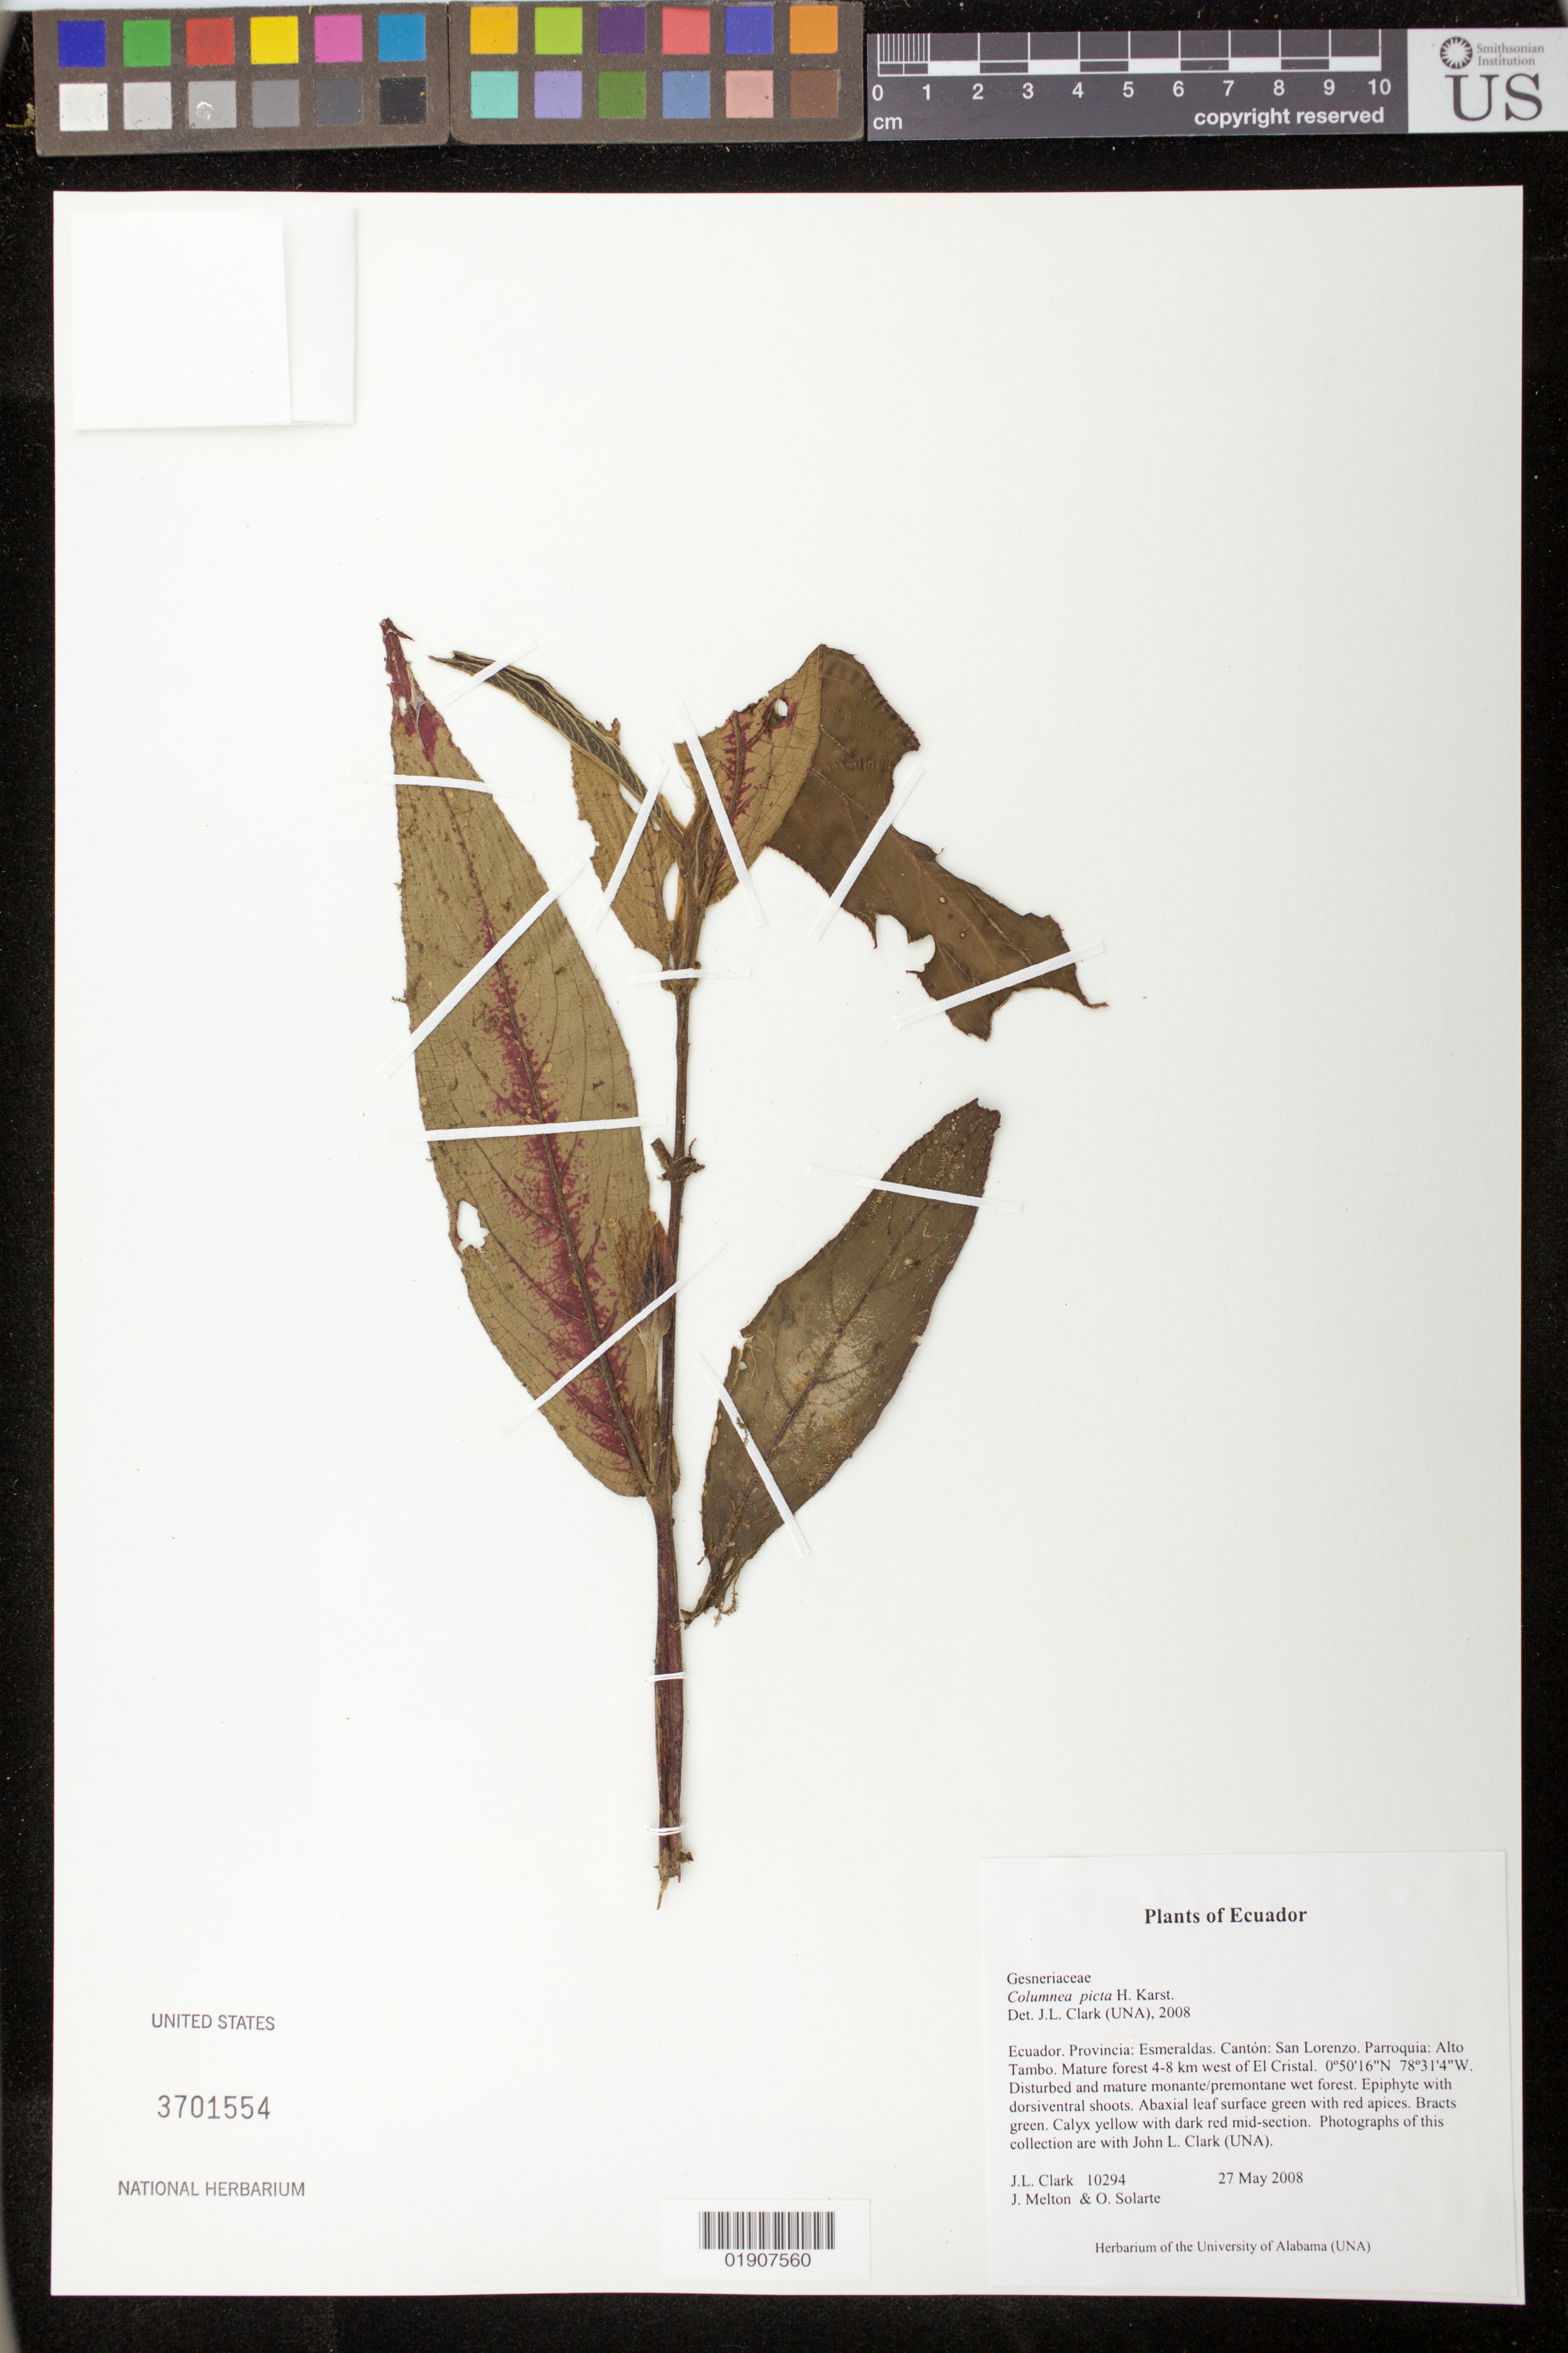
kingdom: Plantae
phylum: Tracheophyta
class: Magnoliopsida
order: Lamiales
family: Gesneriaceae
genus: Columnea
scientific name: Columnea karsteniana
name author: Singh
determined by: Skog, Laurence E.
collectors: J. L. Clark, J. Melton & O. Solarte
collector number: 10294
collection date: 2008-05-27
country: Ecuador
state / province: Esmeraldas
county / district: San Lorenzo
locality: Provincia: Esmeraldas. Cantón: San Lorenzo. Parroquia: Alto Tambo. Mature forest 4-8 km west of El Cristal.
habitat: Disturbed and mature monante/premontane wet forest.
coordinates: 0 50 16 N, 78 31 4 W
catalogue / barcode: US 3701554